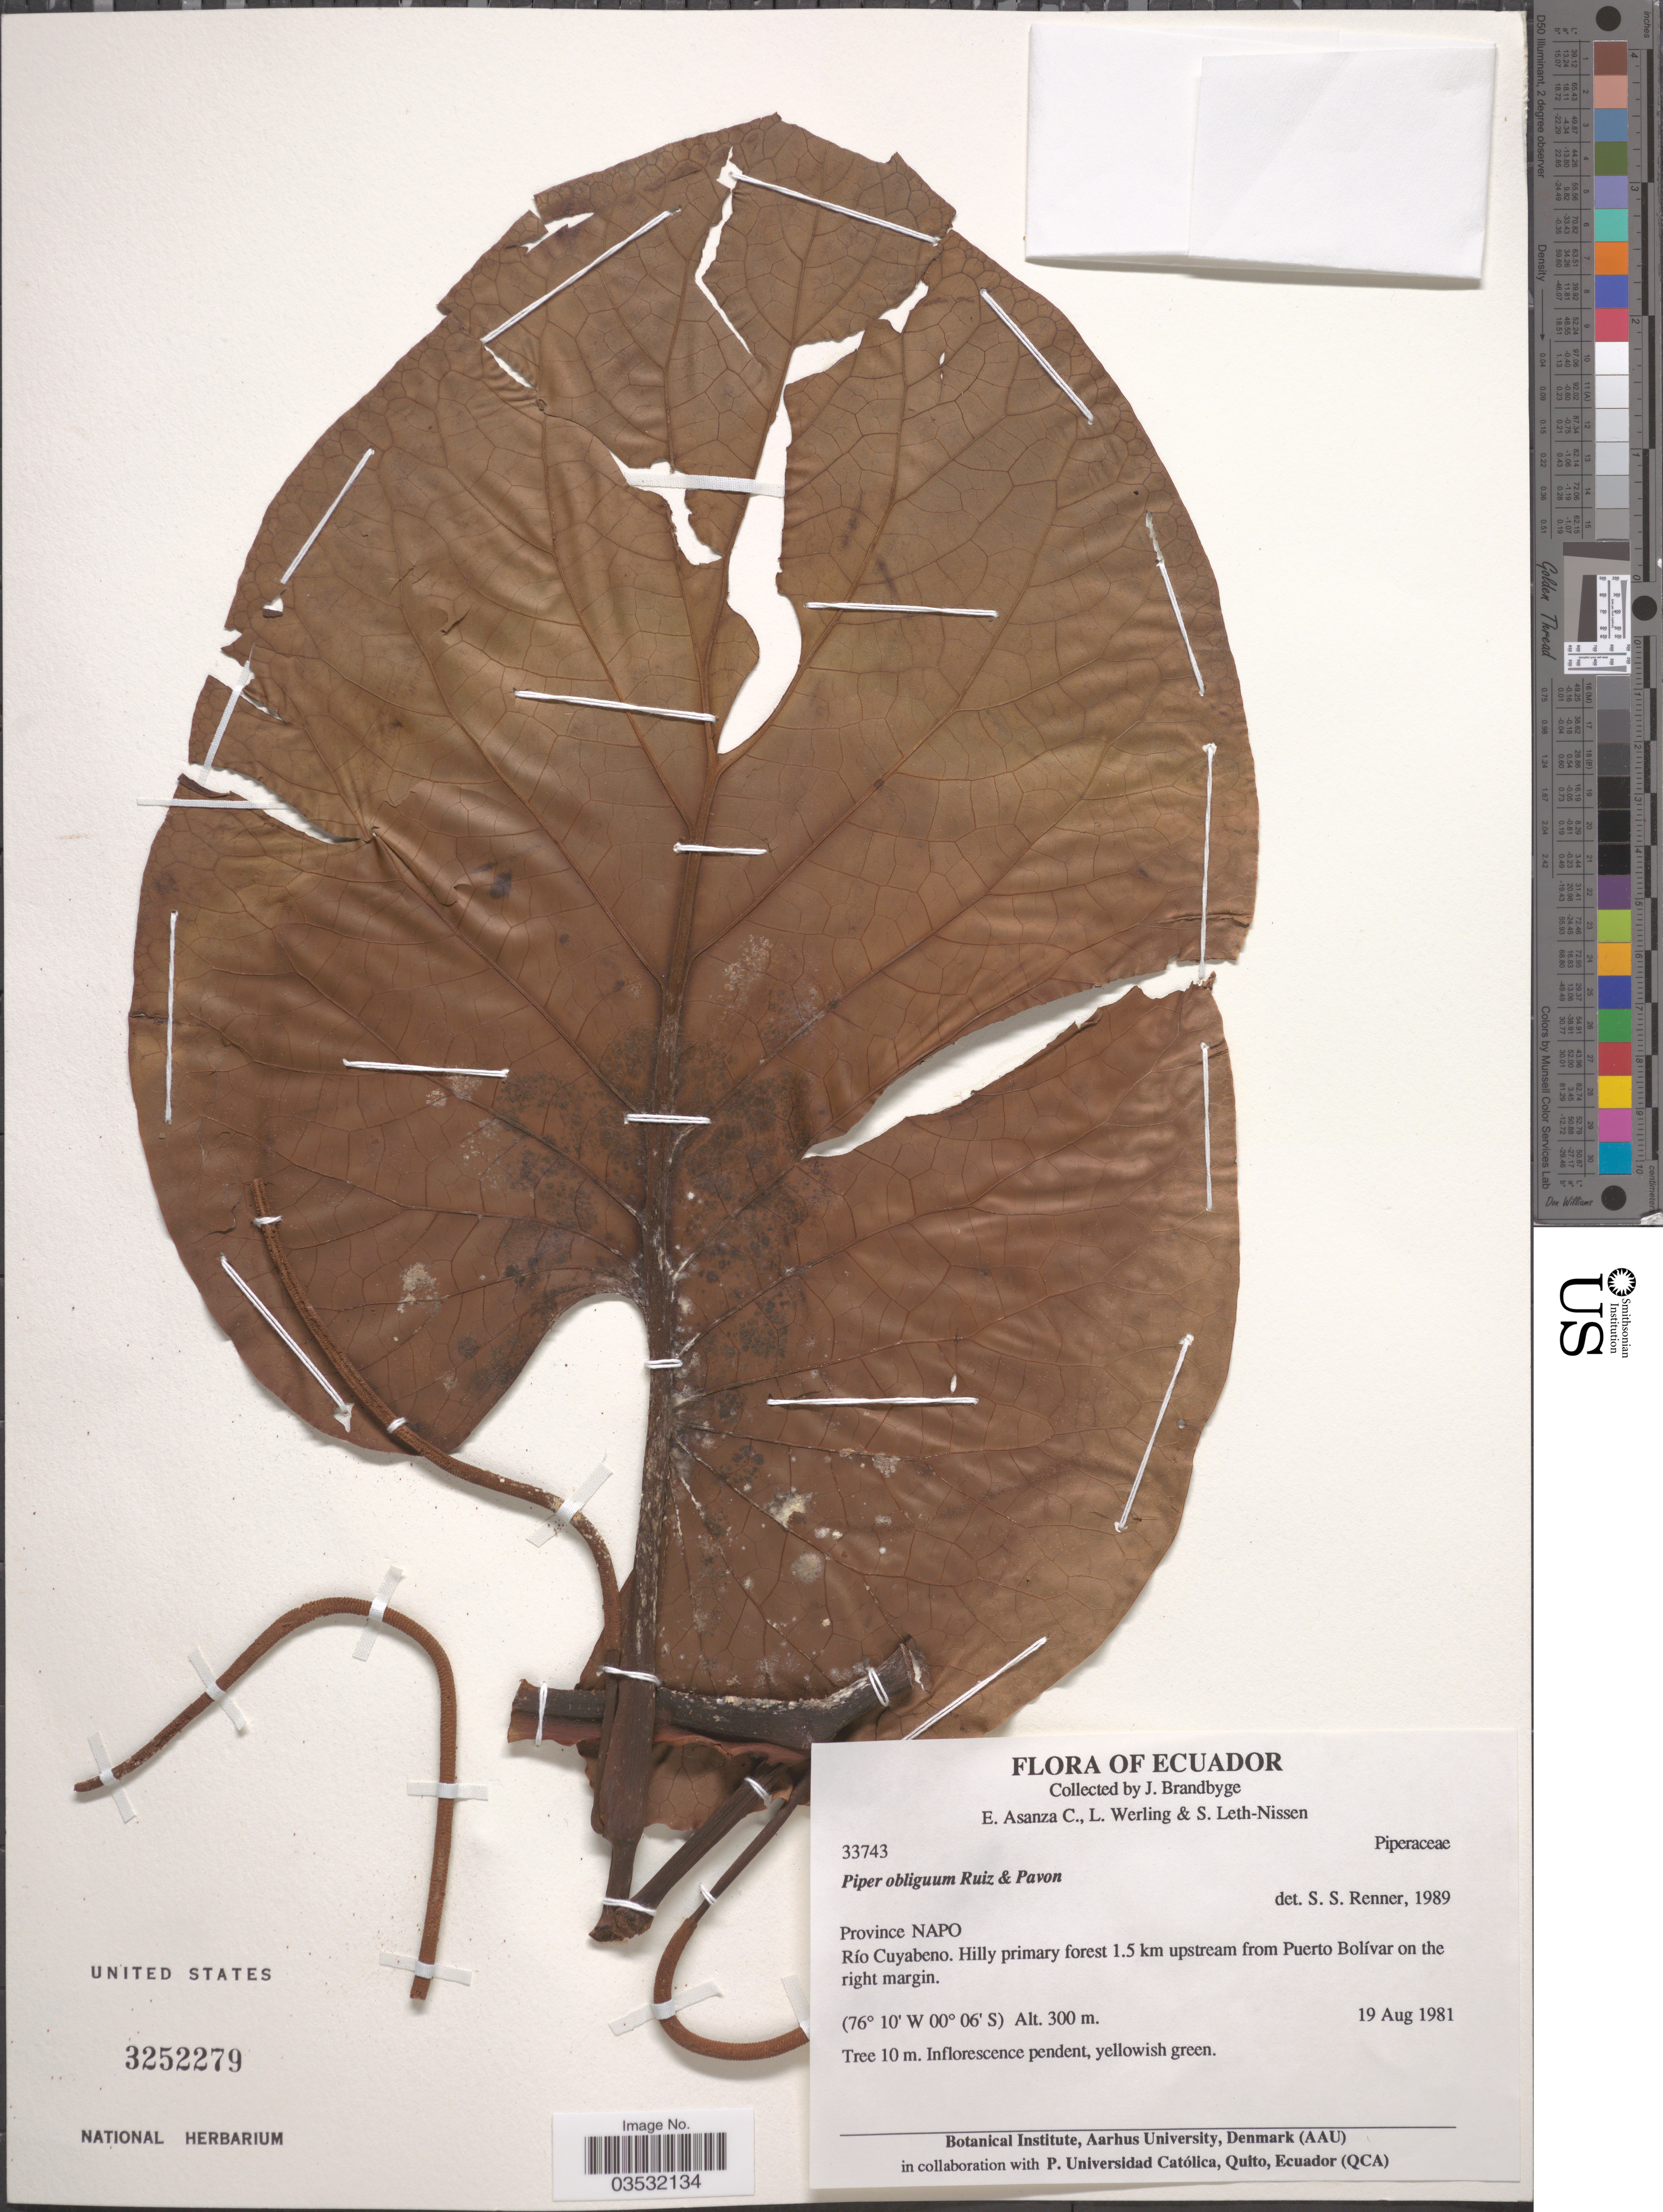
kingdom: Plantae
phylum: Tracheophyta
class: Magnoliopsida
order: Piperales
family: Piperaceae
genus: Piper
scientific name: Piper obliquum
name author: Ruiz & Pav.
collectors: J. Brandbyge, E. Asanza C., L. Werling & S. Leth-Nissen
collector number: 33743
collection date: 1981-08-19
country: Ecuador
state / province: Napo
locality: Río Cuyabeno. 1.5 km upstream from Puerto Bolívar on the right margin.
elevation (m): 300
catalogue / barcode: US 3252279